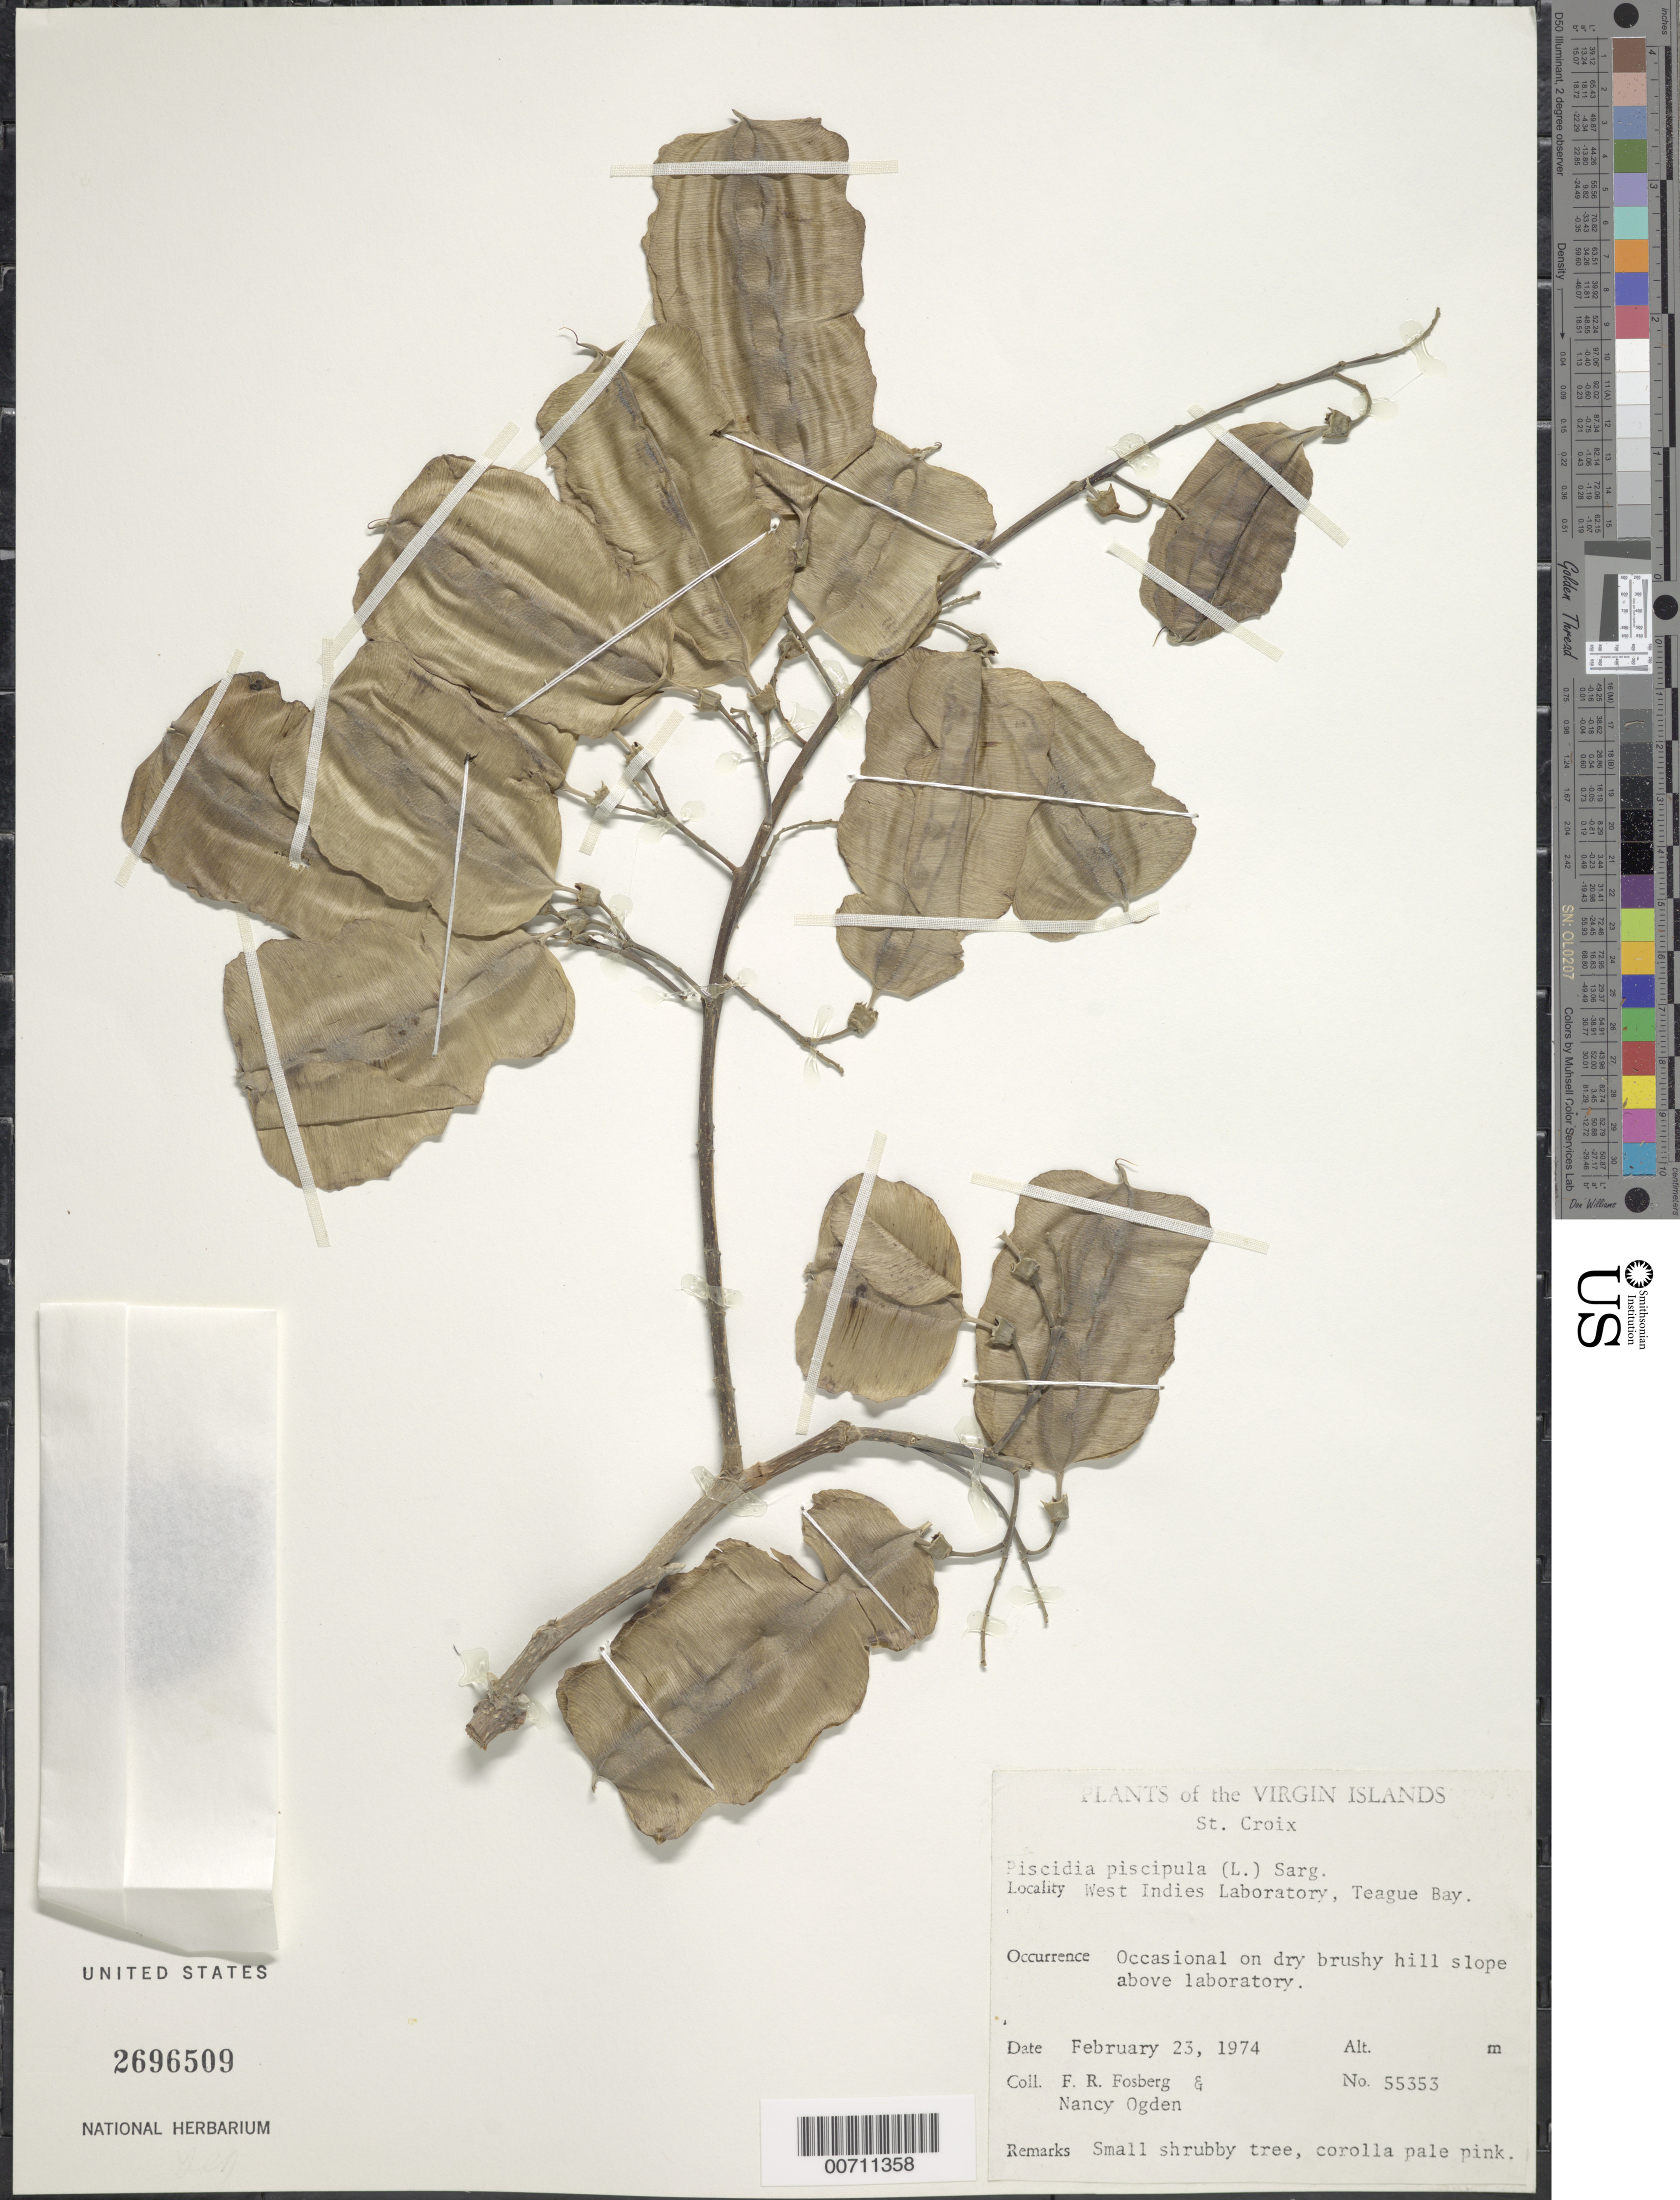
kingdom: Plantae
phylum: Tracheophyta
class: Magnoliopsida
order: Fabales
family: Fabaceae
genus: Piscidia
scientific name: Piscidia piscipula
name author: (L.) Sarg.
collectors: F. R. Fosberg & N. Ogden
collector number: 55353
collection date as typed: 23 Feb 1974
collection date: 1974-02-23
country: U.S. Virgin Islands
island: St. Croix Island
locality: West Indies Lab., Teague Bay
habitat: On dry brushy hill slope above laboratory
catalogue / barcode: US 2696509